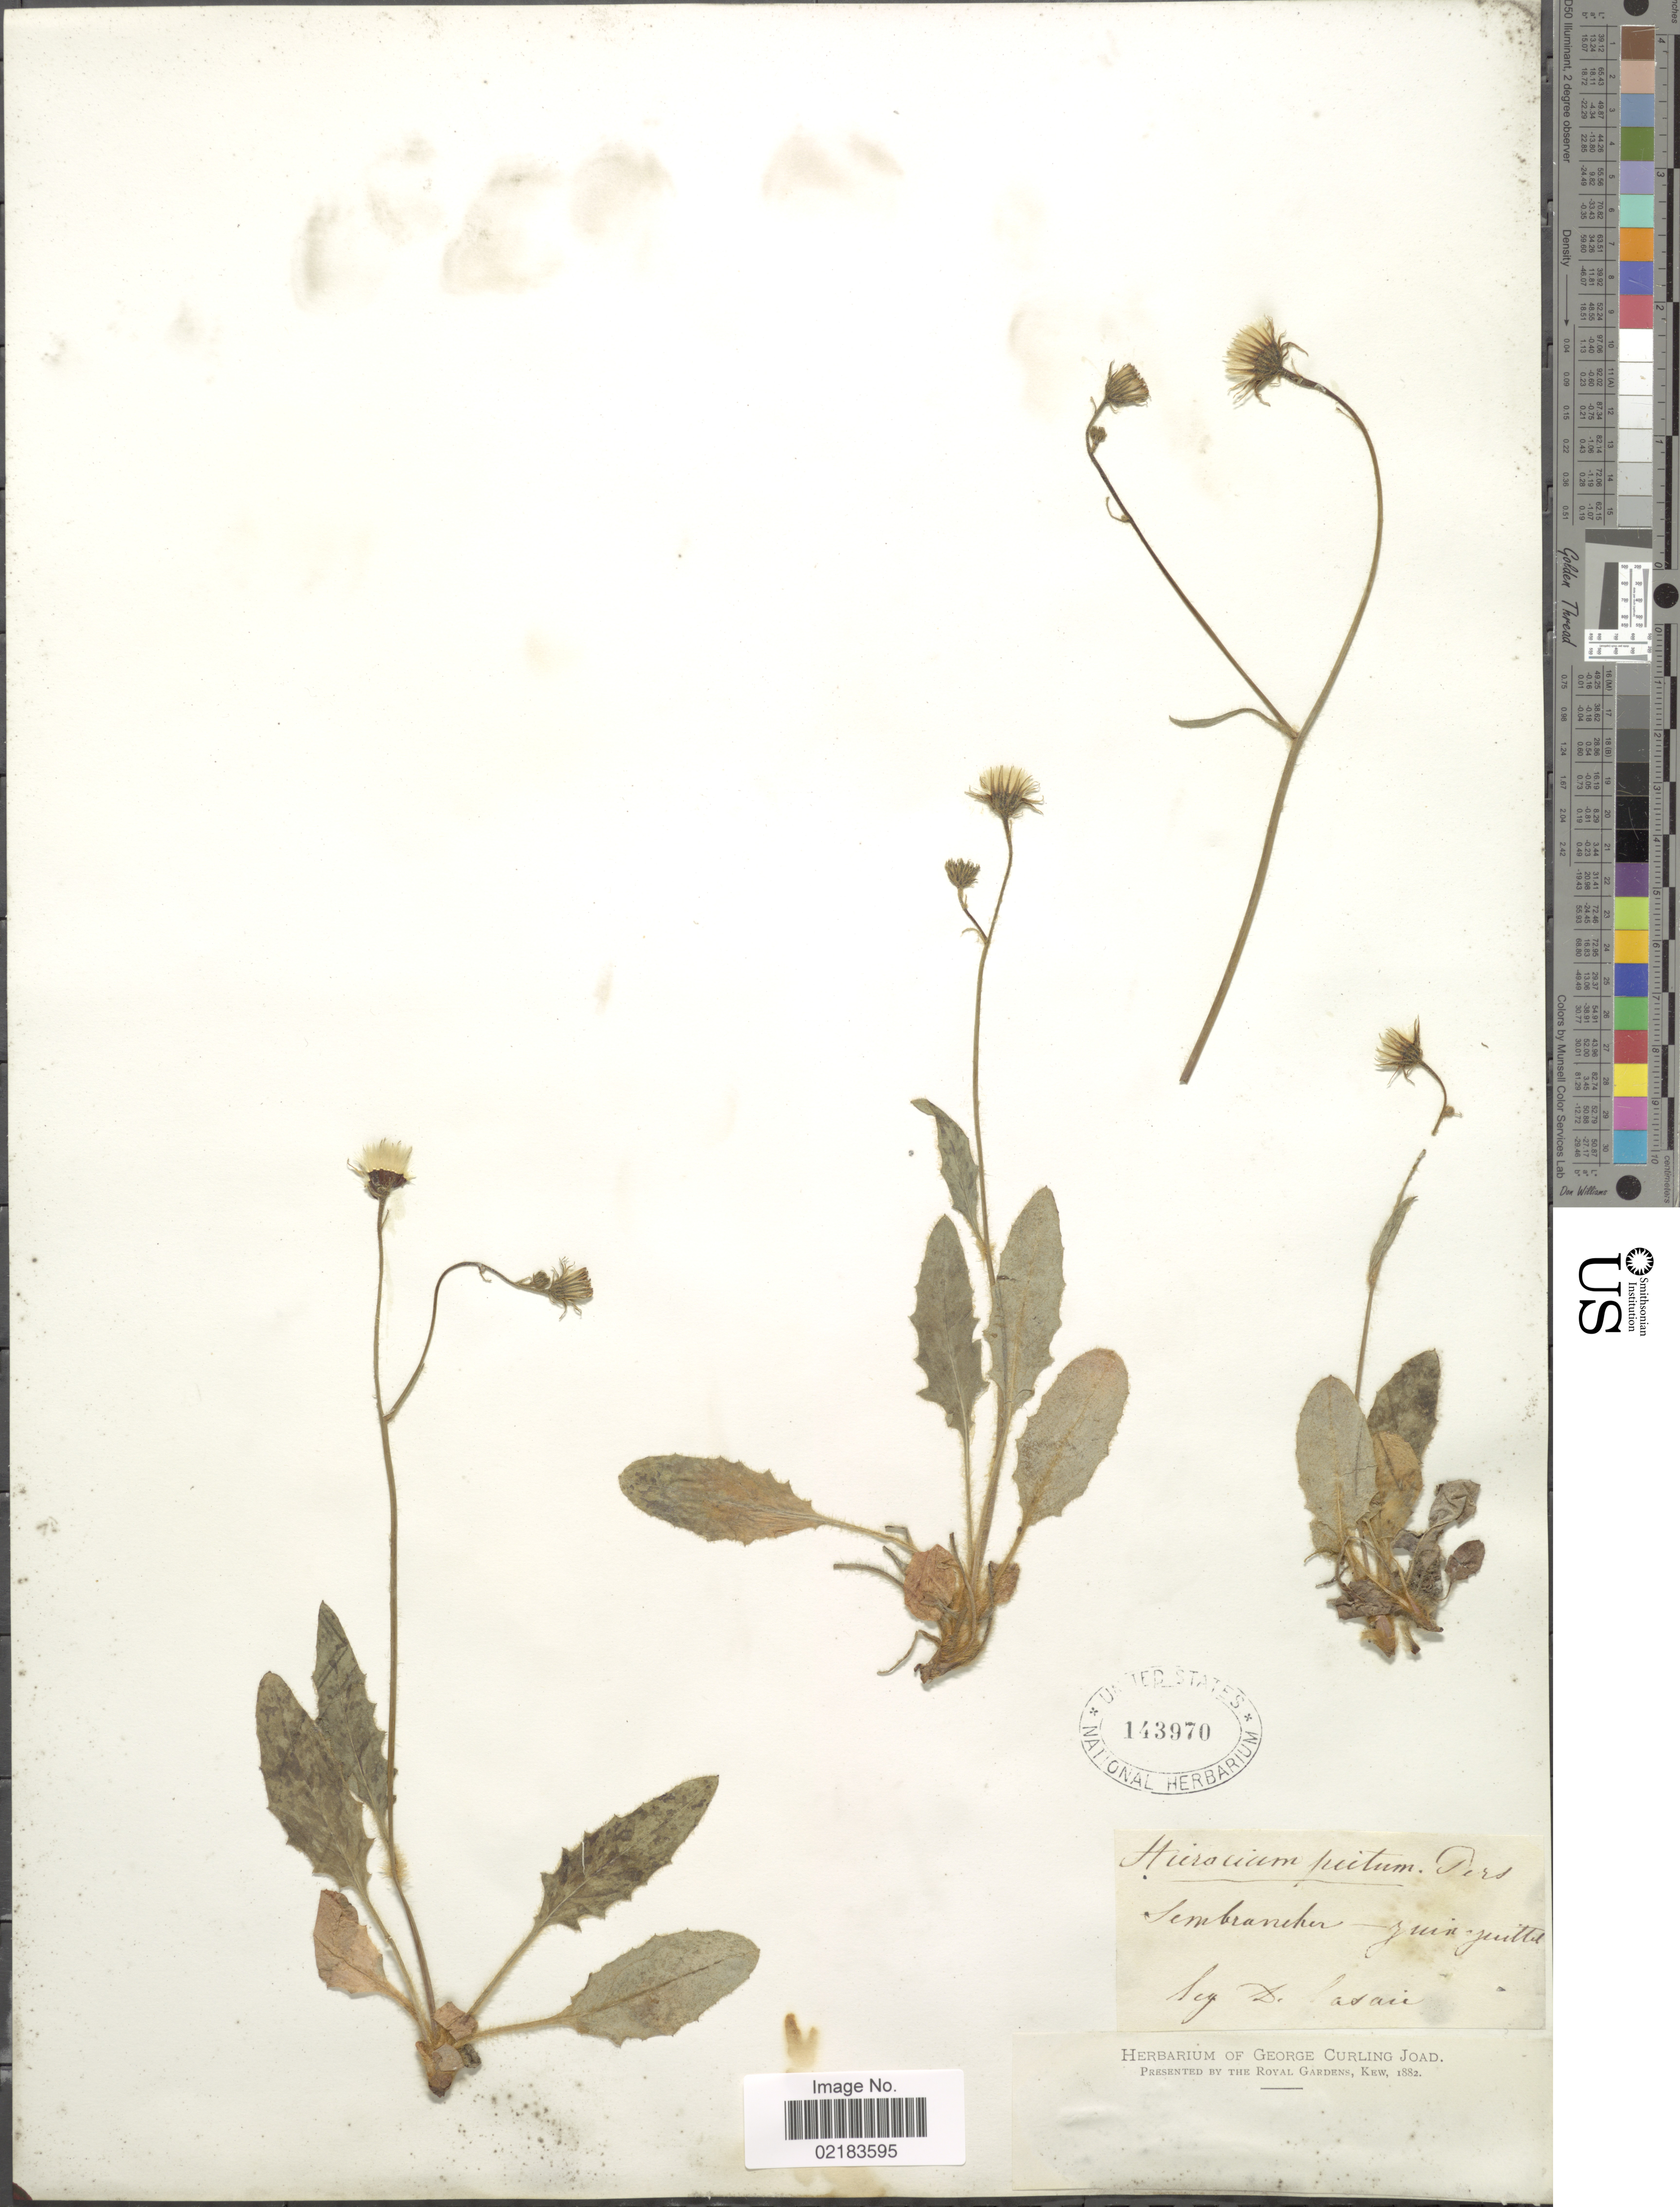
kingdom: Plantae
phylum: Tracheophyta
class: Magnoliopsida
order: Asterales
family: Asteraceae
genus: Hieracium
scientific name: Hieracium pictum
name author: Pers.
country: Switzerland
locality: Sembrancher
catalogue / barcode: US 143970